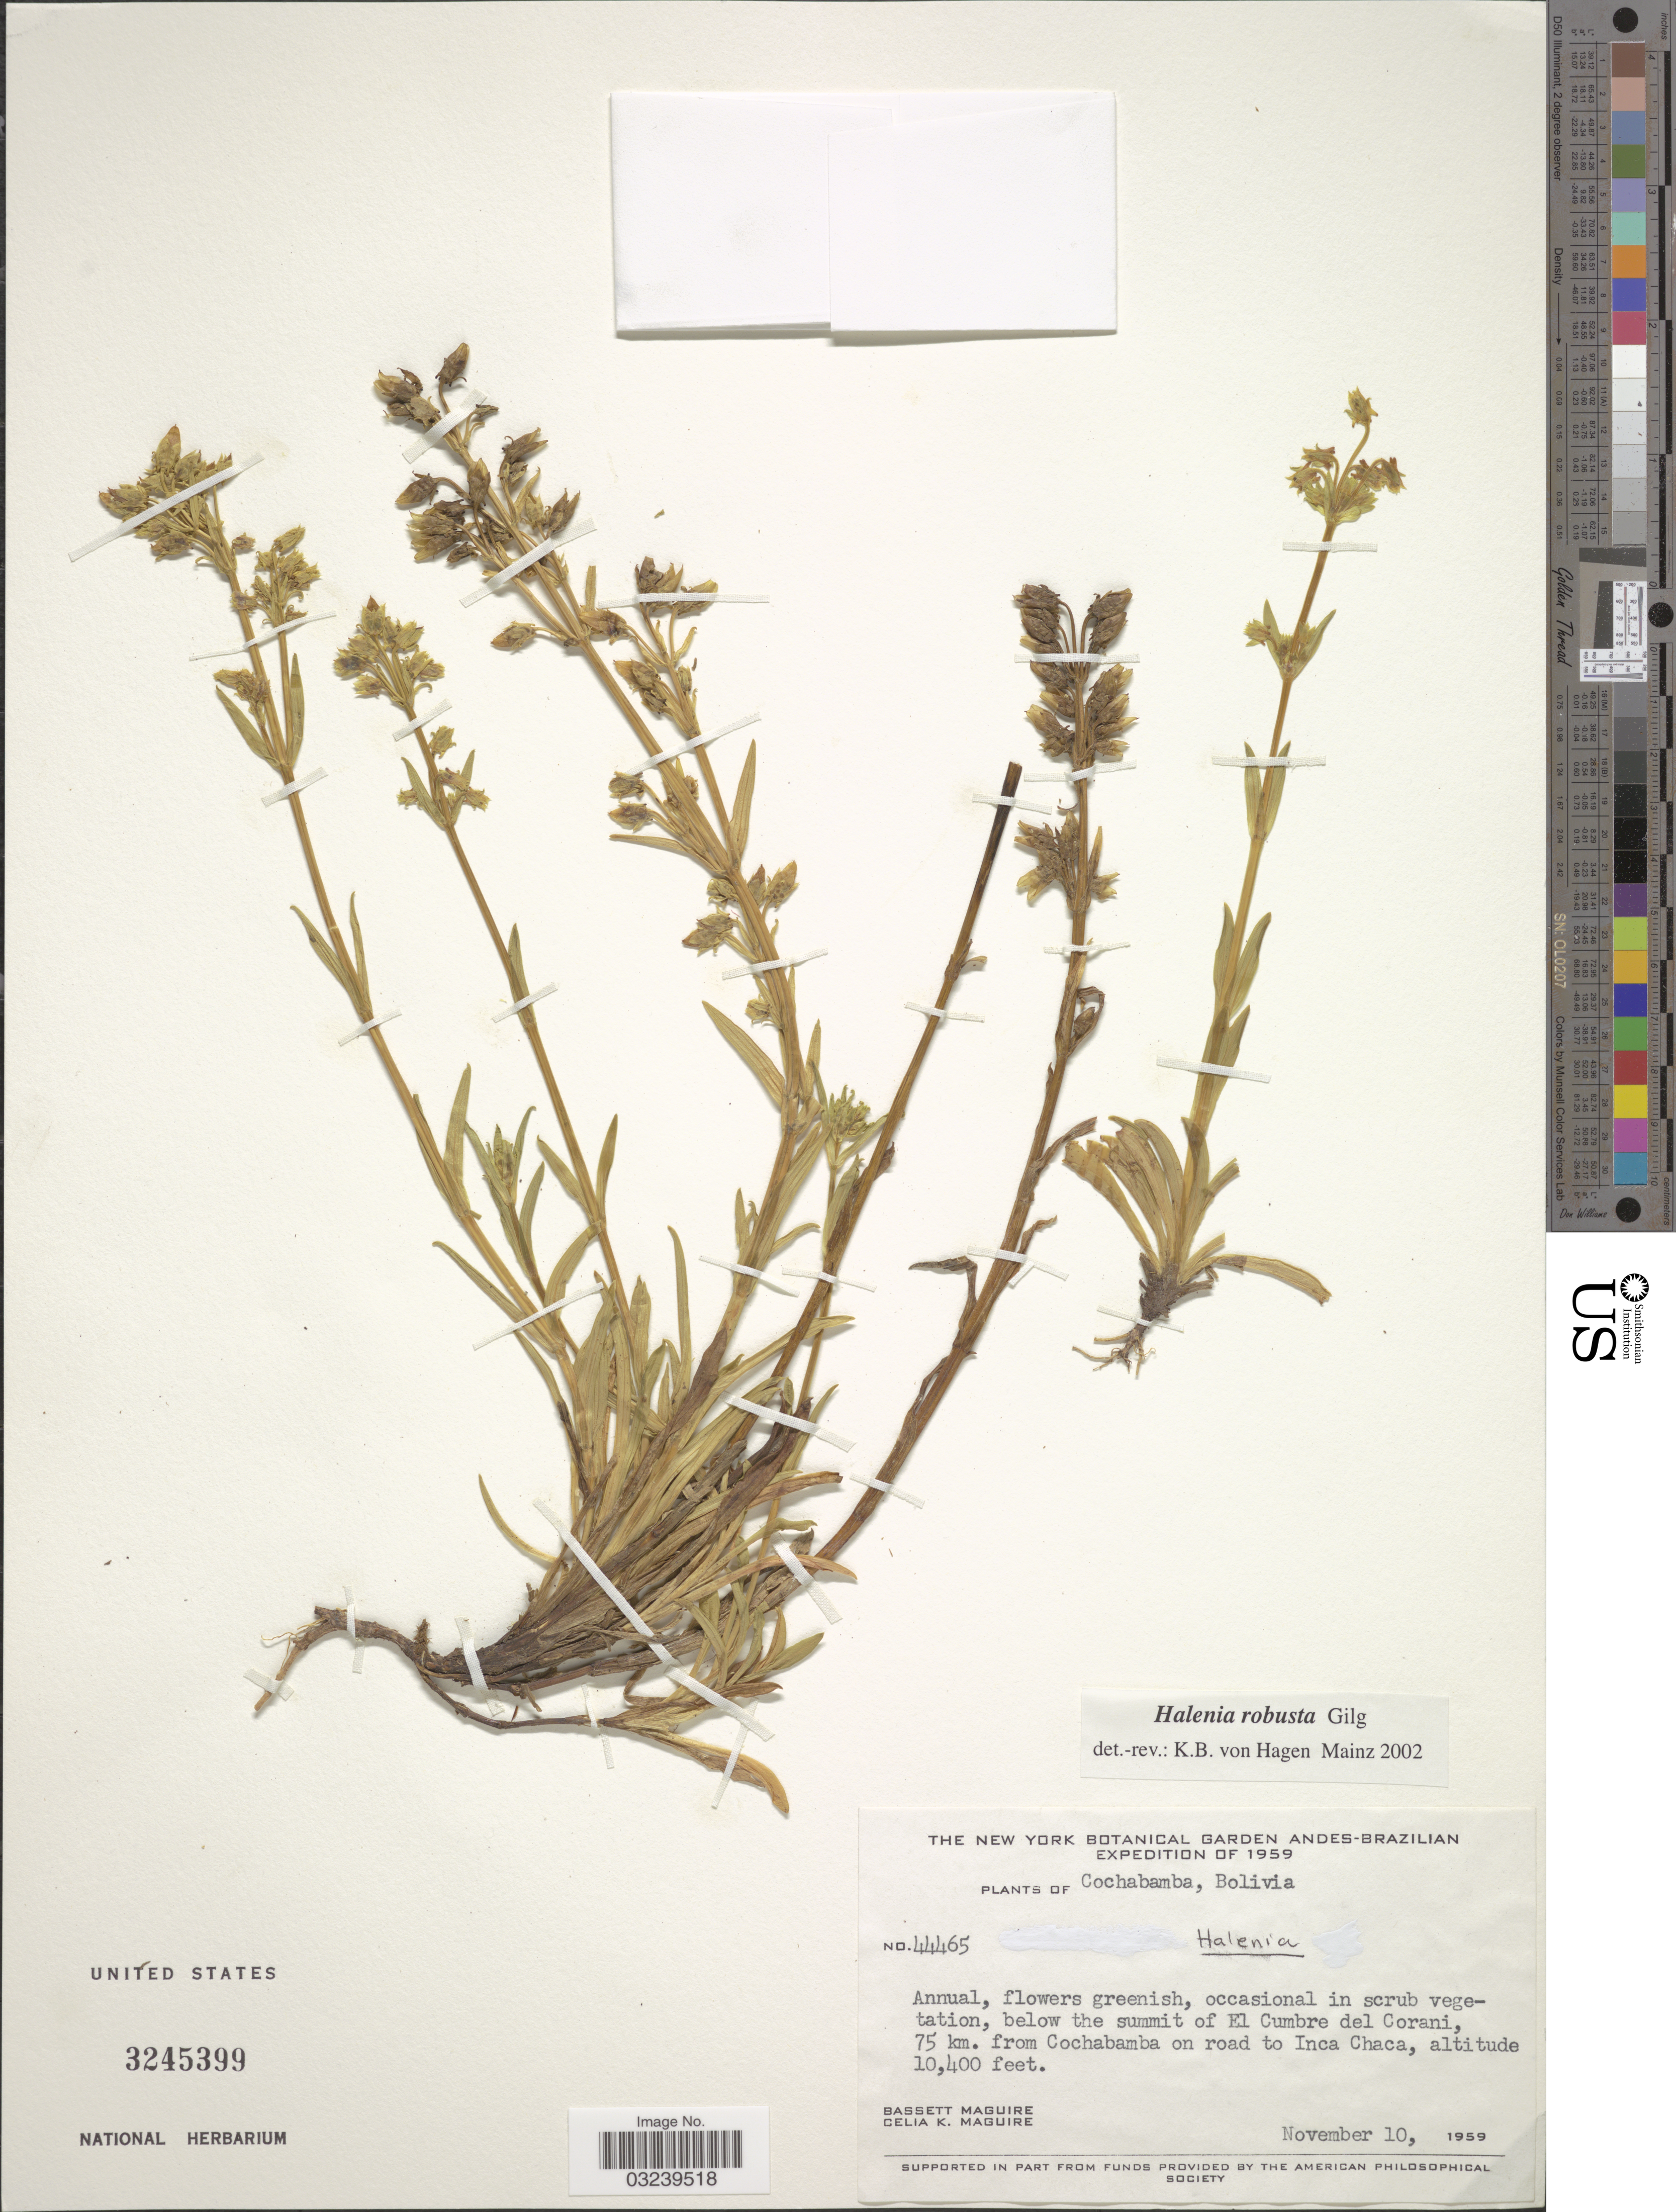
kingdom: Plantae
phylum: Tracheophyta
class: Magnoliopsida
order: Gentianales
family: Gentianaceae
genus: Halenia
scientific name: Halenia robusta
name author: Gilg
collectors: B. Maguire & C. K. Maguire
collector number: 44465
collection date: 1959-11-10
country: Bolivia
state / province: Cochabamba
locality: Below the summit of El Cumbre del Corani, 75 km. from Cochabamba on road to Inca Chaca.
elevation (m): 3170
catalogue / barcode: US 3245399